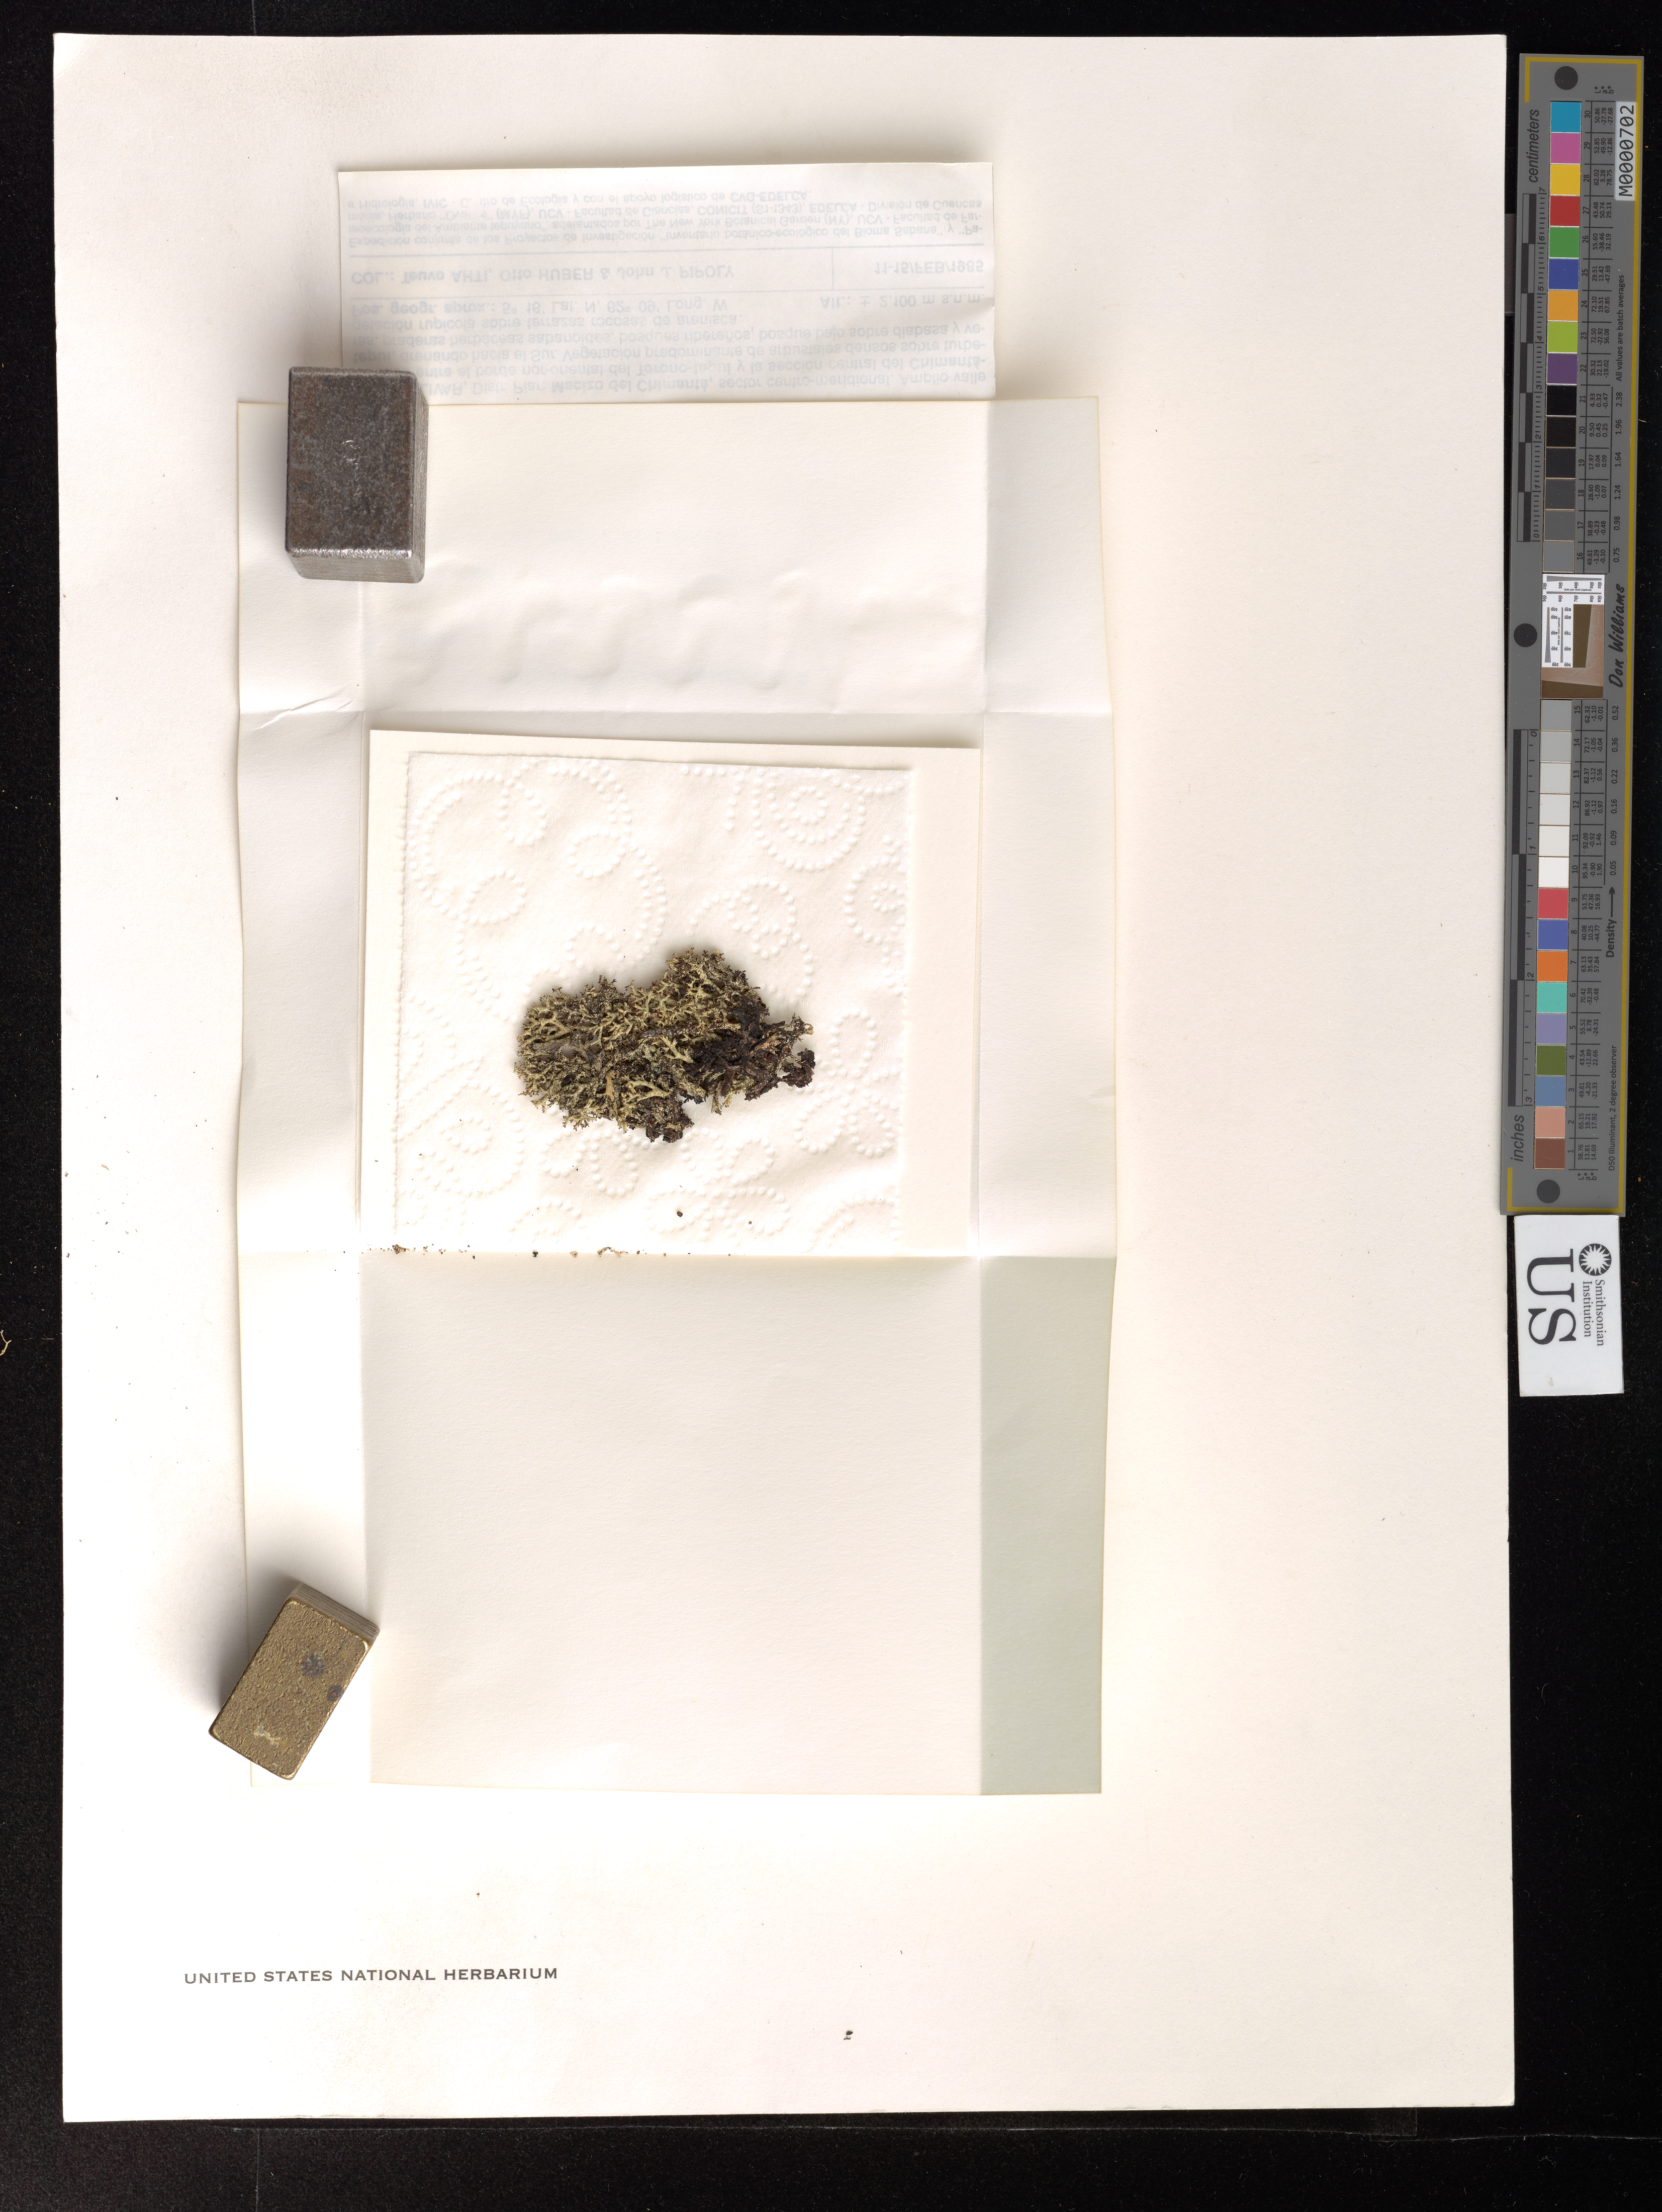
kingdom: Fungi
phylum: Ascomycota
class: Lecanoromycetes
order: Lecanorales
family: Cladoniaceae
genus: Cladonia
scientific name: Cladonia vareschii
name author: Ahti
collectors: T. T. Ahti, O. Huber & J. Pipoly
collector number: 45207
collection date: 1985-02-11/1985-02-15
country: Venezuela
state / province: Bolívar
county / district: Piar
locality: Macizo del Chimantá, sector centro-meridional. Amplio valle ubicado entre el borde nor-oriental del Torono-tepui y la sección central del Chimantá-tepui, drenado hacia el Sur.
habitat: Vegetación predominante de arbustales densos sobre turberas, praderas herbáceas, sabanoides, bosques ribereños, bosque bajo sobre diabasa y vegetación rupícola sobre terrazas rocosas de arenisca.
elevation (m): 2100